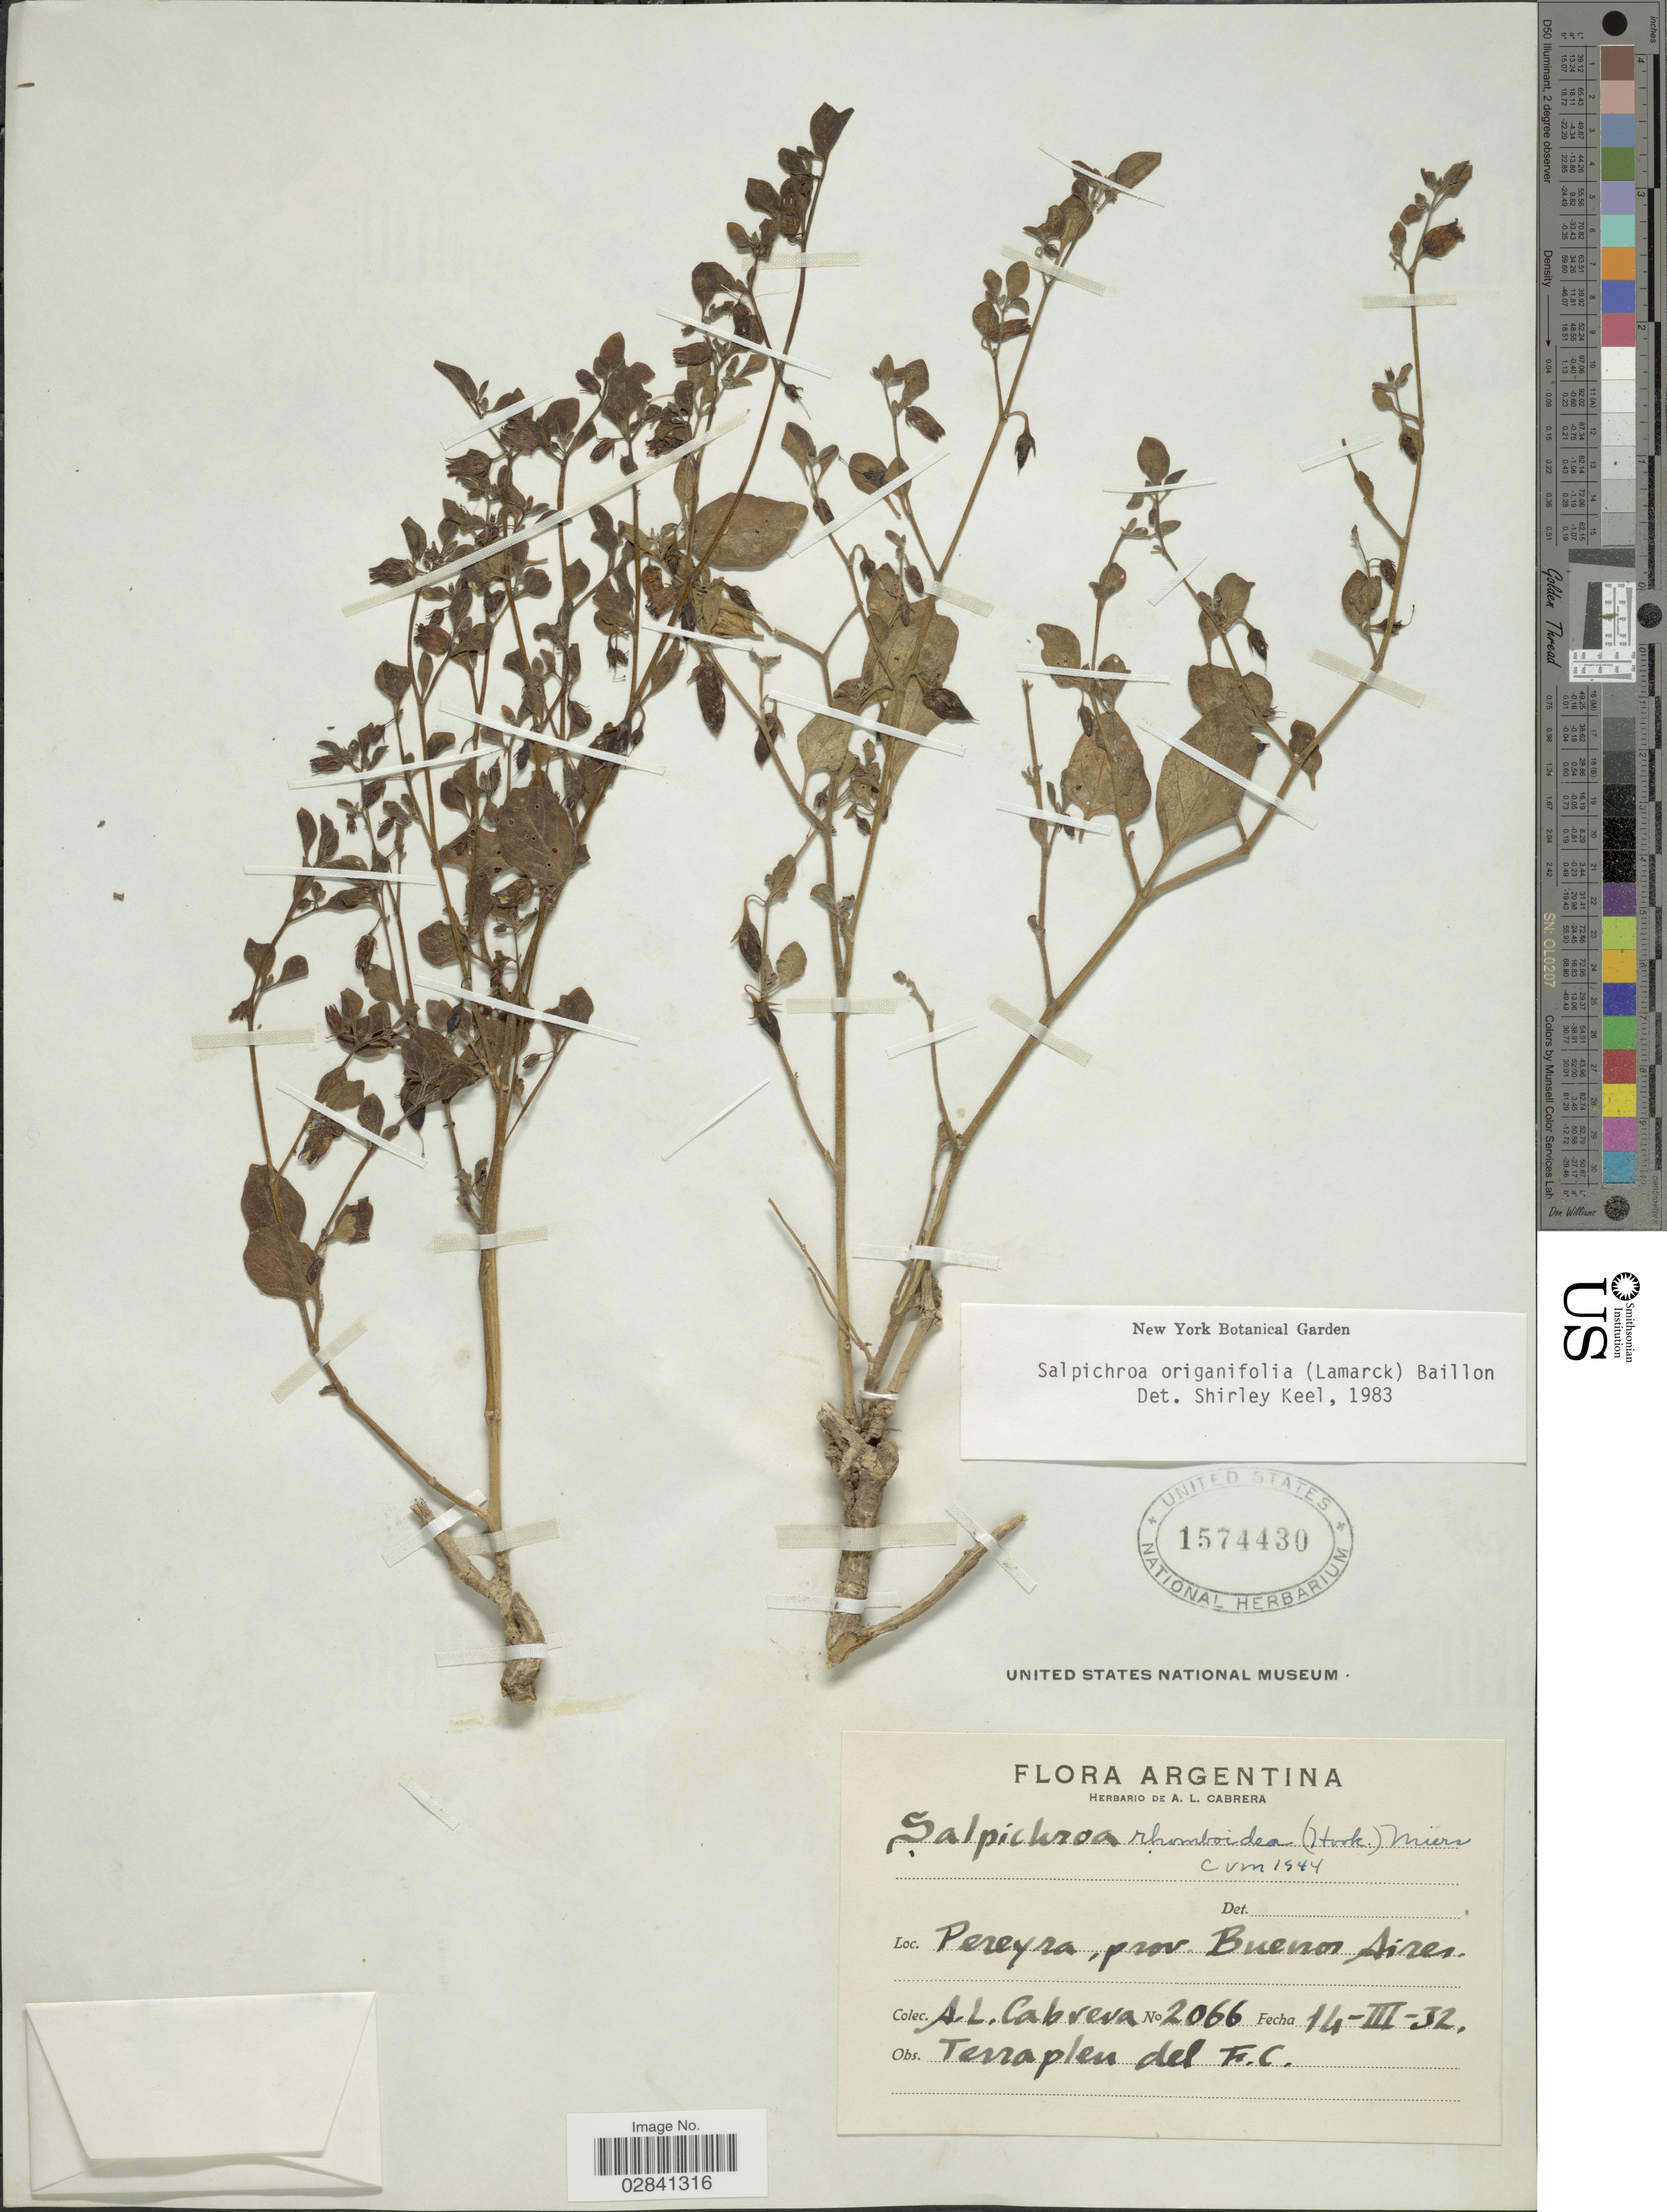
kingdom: Plantae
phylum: Tracheophyta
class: Magnoliopsida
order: Solanales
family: Solanaceae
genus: Salpichroa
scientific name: Salpichroa origanifolia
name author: (Lam.) Baill.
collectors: A. L. Cabrera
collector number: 2066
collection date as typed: Transcribed d/m/y: 14/3/32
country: Argentina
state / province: Buenos Aires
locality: Pereyra.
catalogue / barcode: US 1574430